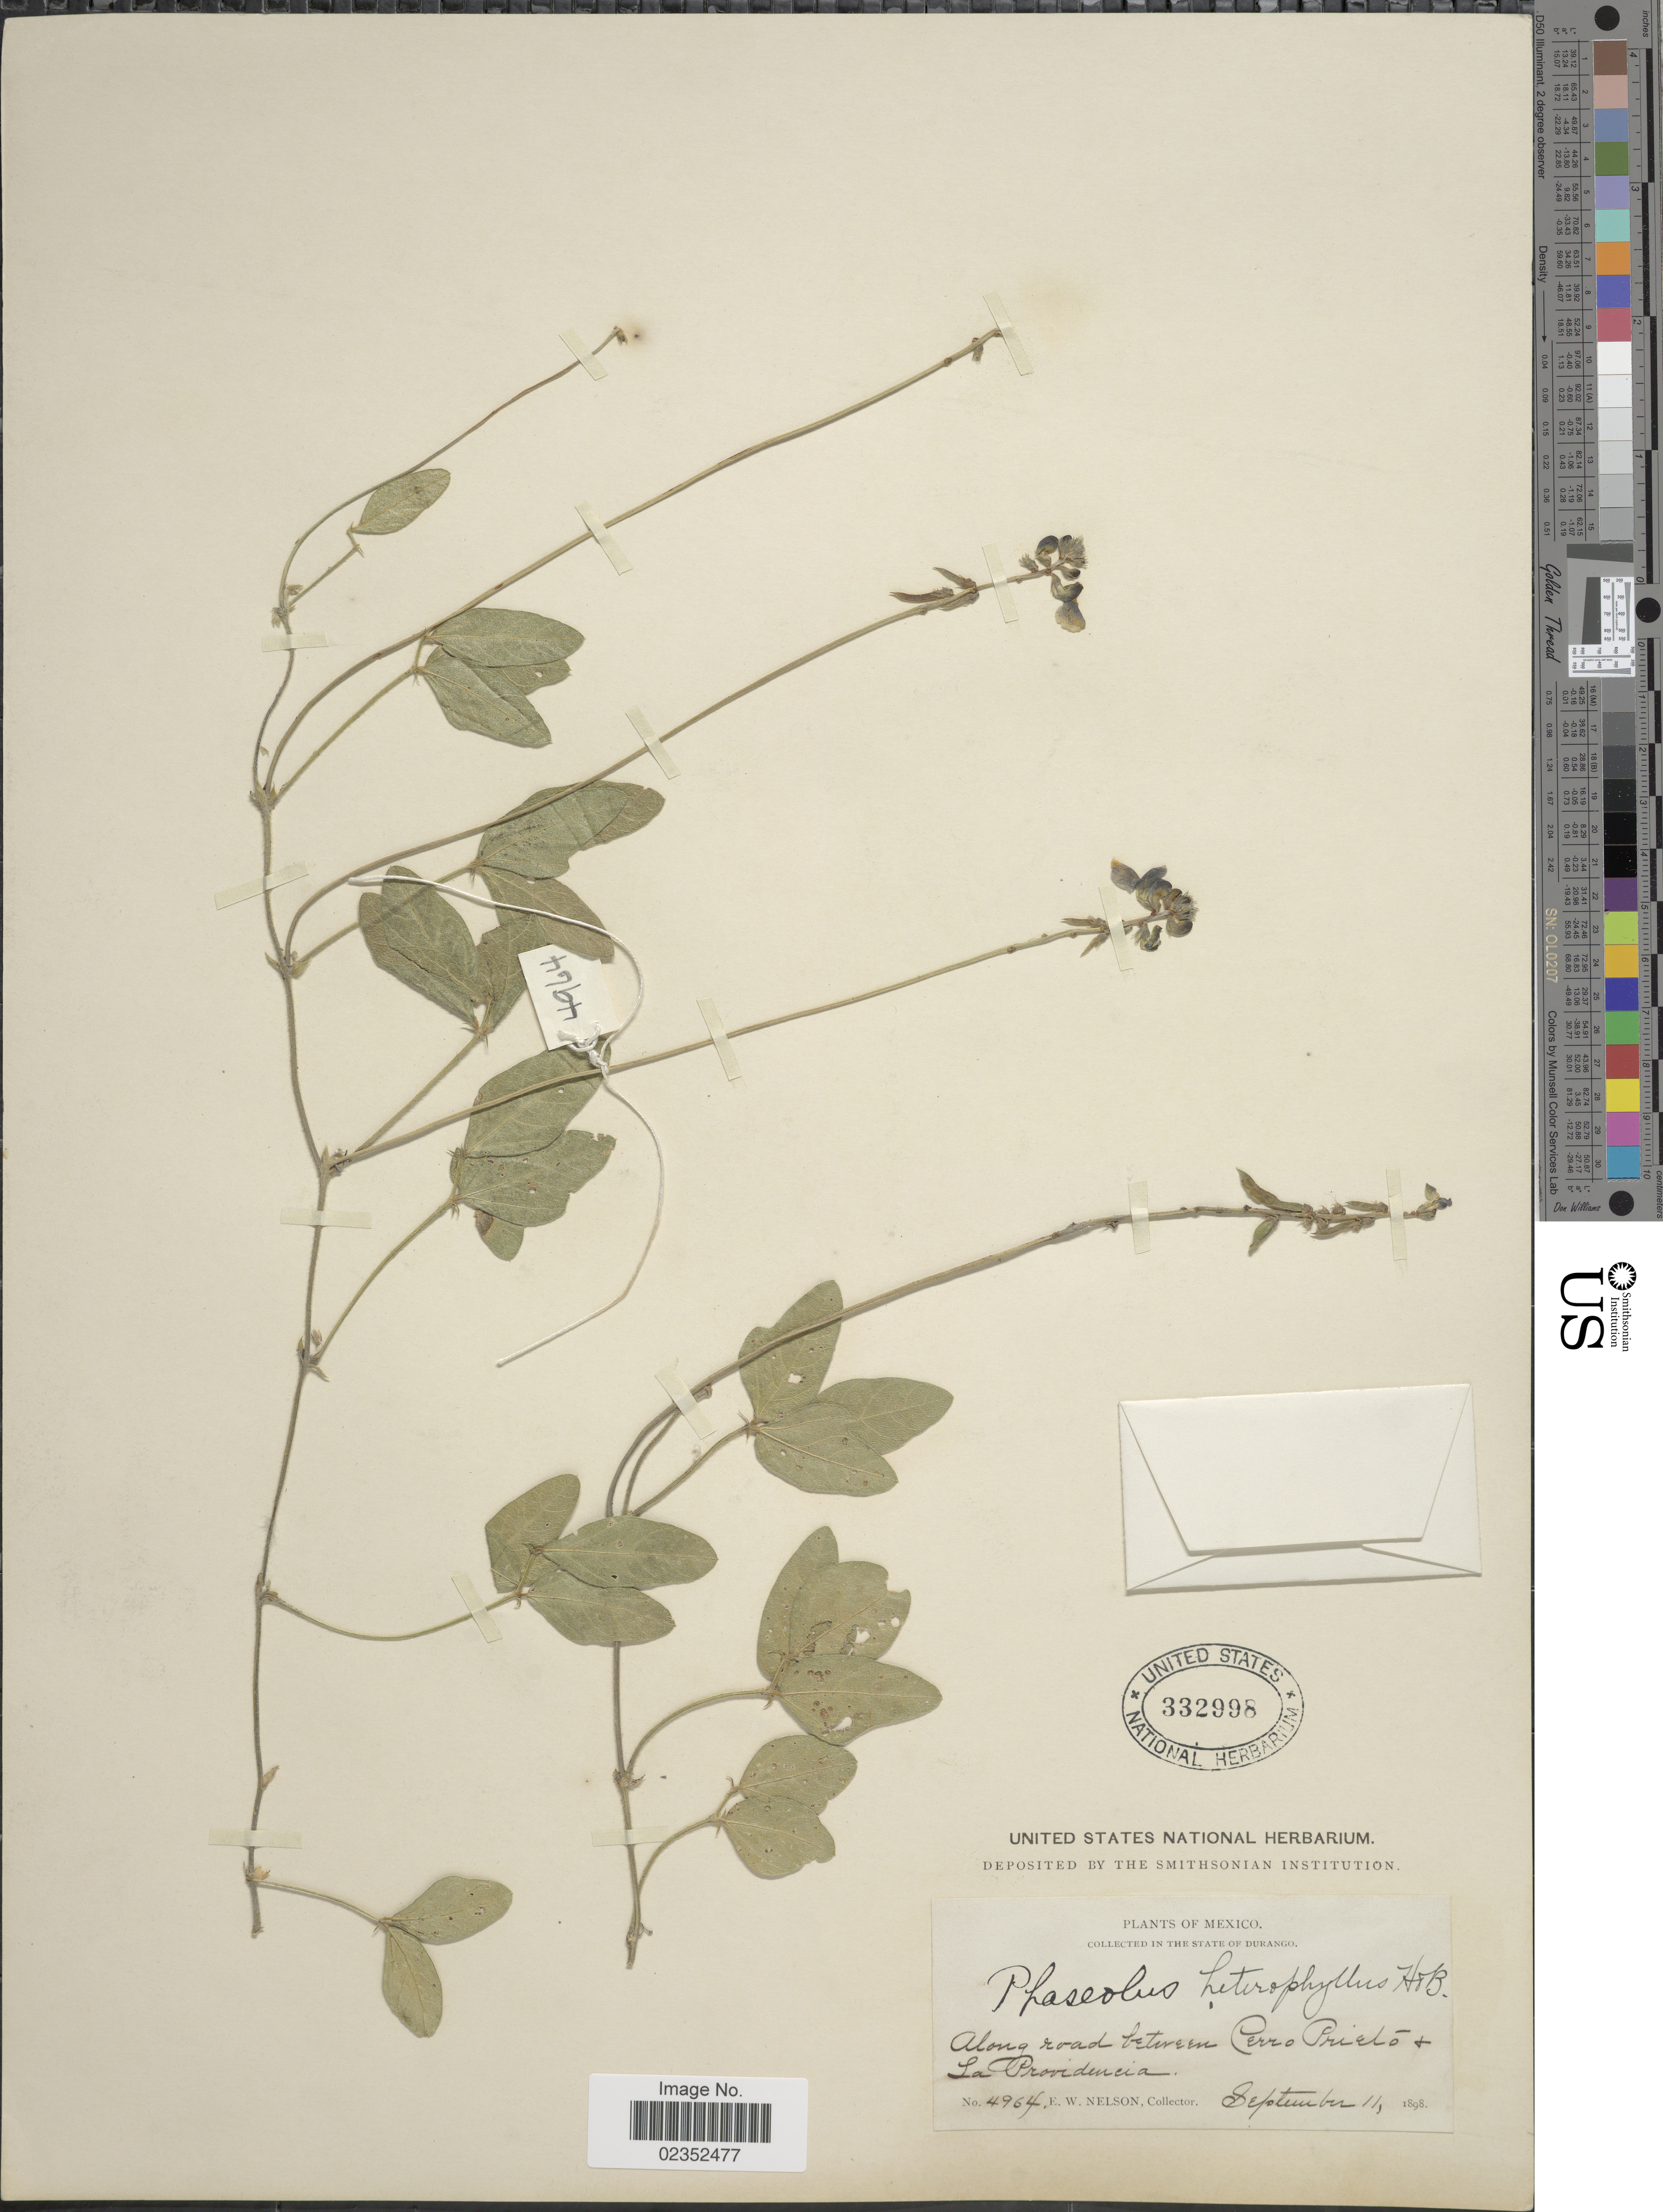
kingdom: Plantae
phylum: Tracheophyta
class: Magnoliopsida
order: Fabales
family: Fabaceae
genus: Macroptilium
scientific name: Macroptilium gibbosifolium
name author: (Ortega) A. Delgado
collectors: E. W. Nelson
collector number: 4964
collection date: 1898-09-11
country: Mexico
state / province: Durango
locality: Along road between Cerro Prieto + La Providencia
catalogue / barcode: US 332998